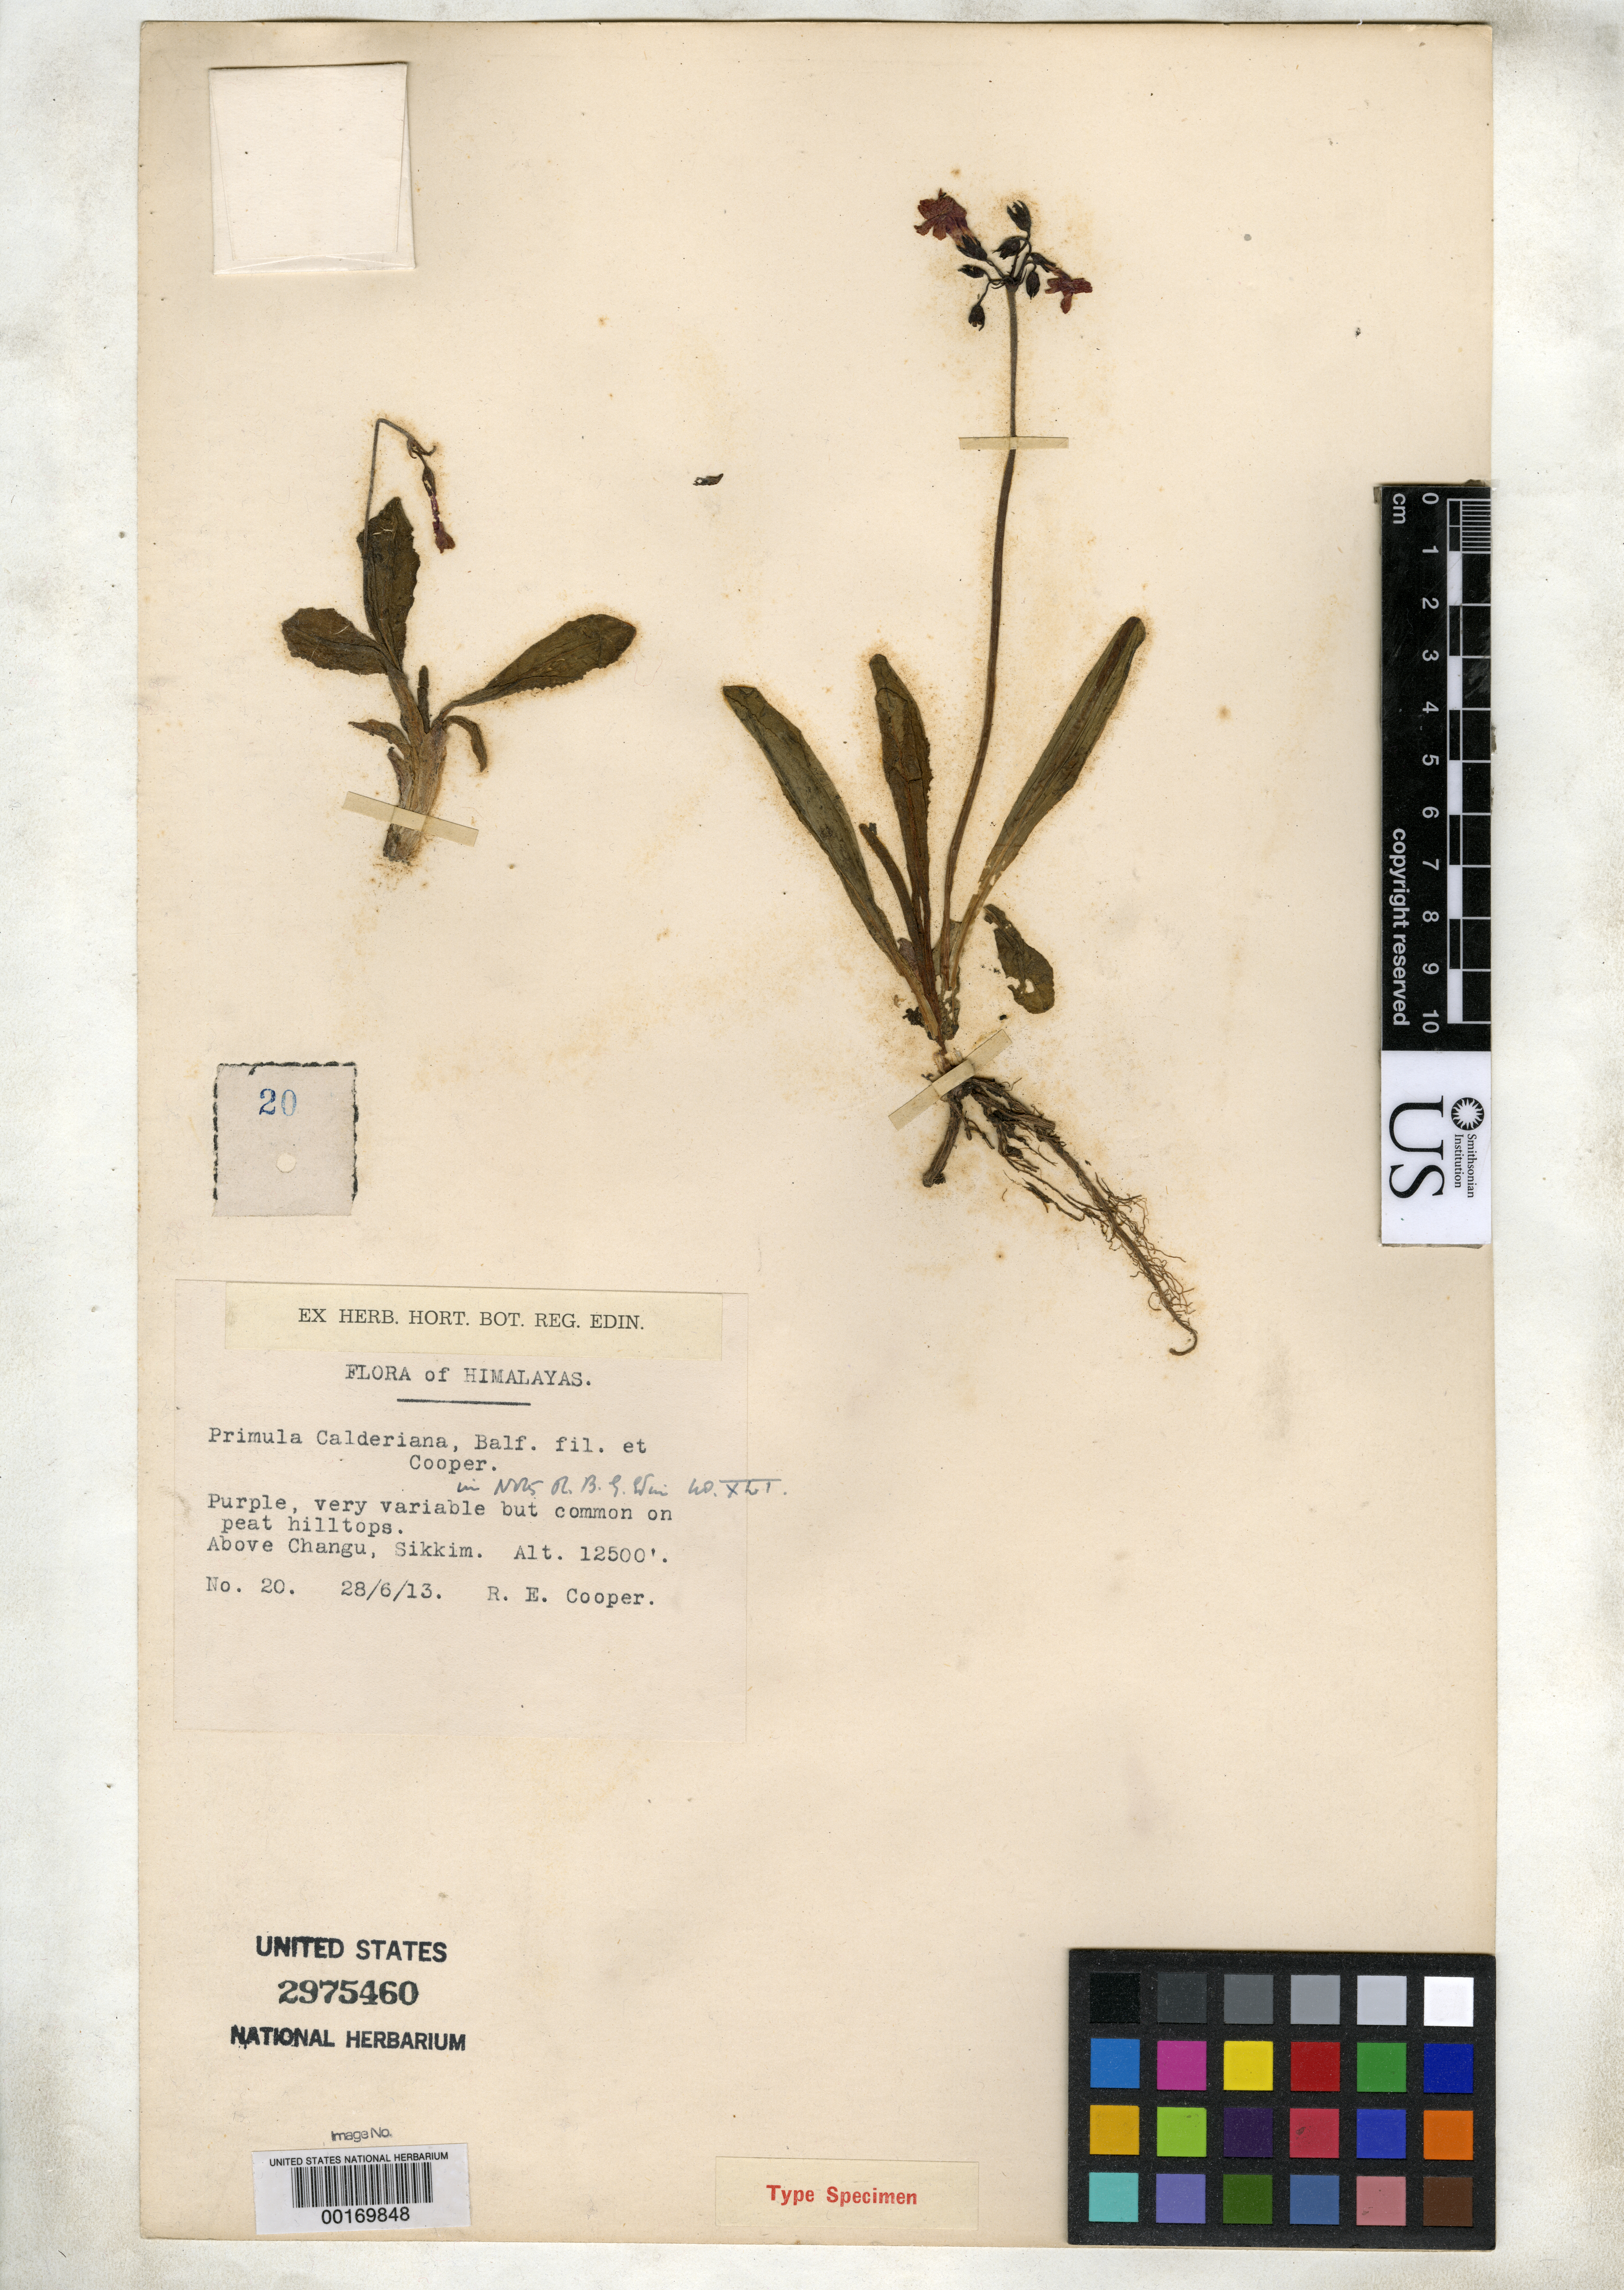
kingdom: Plantae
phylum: Tracheophyta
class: Magnoliopsida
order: Ericales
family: Primulaceae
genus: Primula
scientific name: Primula calderiana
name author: Balf. f. & R.E. Cooper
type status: Isotype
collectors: R. E. Cooper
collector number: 20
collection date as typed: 28 Jun 1913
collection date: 1913-06-28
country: India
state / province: Sikkim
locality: Above Changu, Himalayas.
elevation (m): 3810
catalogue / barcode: US 2975460